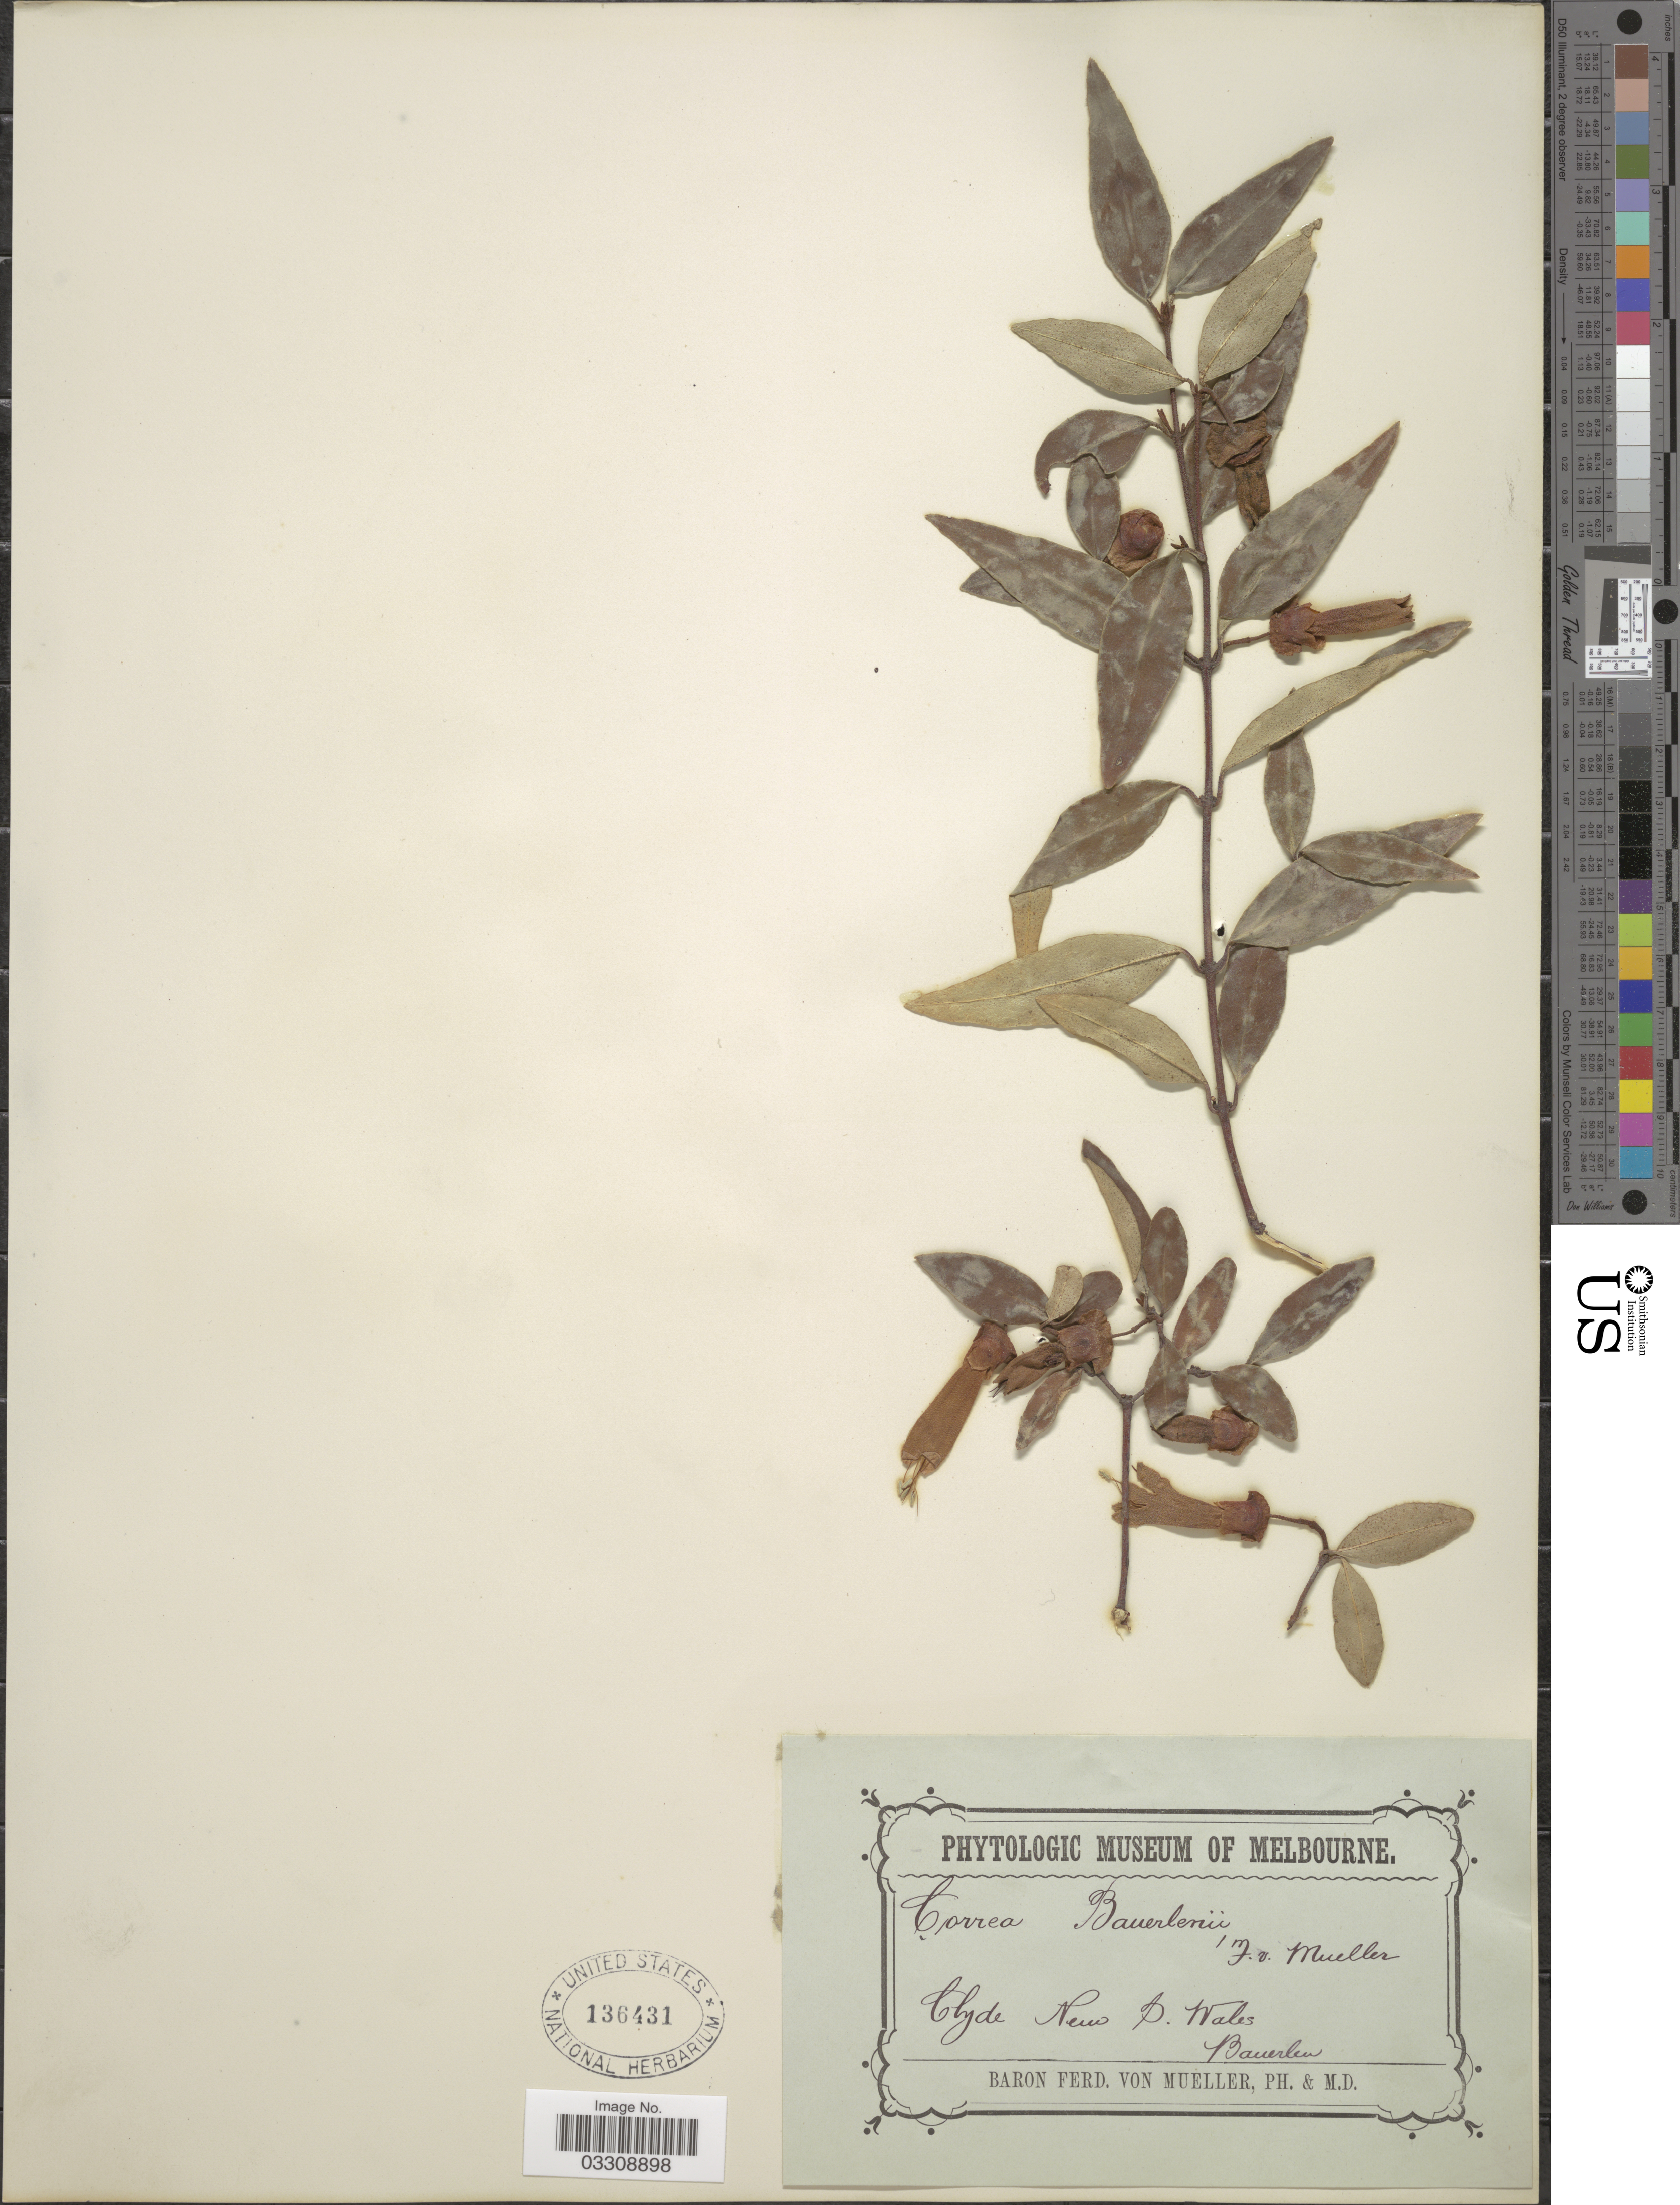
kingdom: Plantae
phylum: Tracheophyta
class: Magnoliopsida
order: Sapindales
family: Rutaceae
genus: Correa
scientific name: Correa bauerlenii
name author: F. Muell.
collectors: Bauerlen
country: Australia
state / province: New South Wales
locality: Clyde.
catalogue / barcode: US 136431